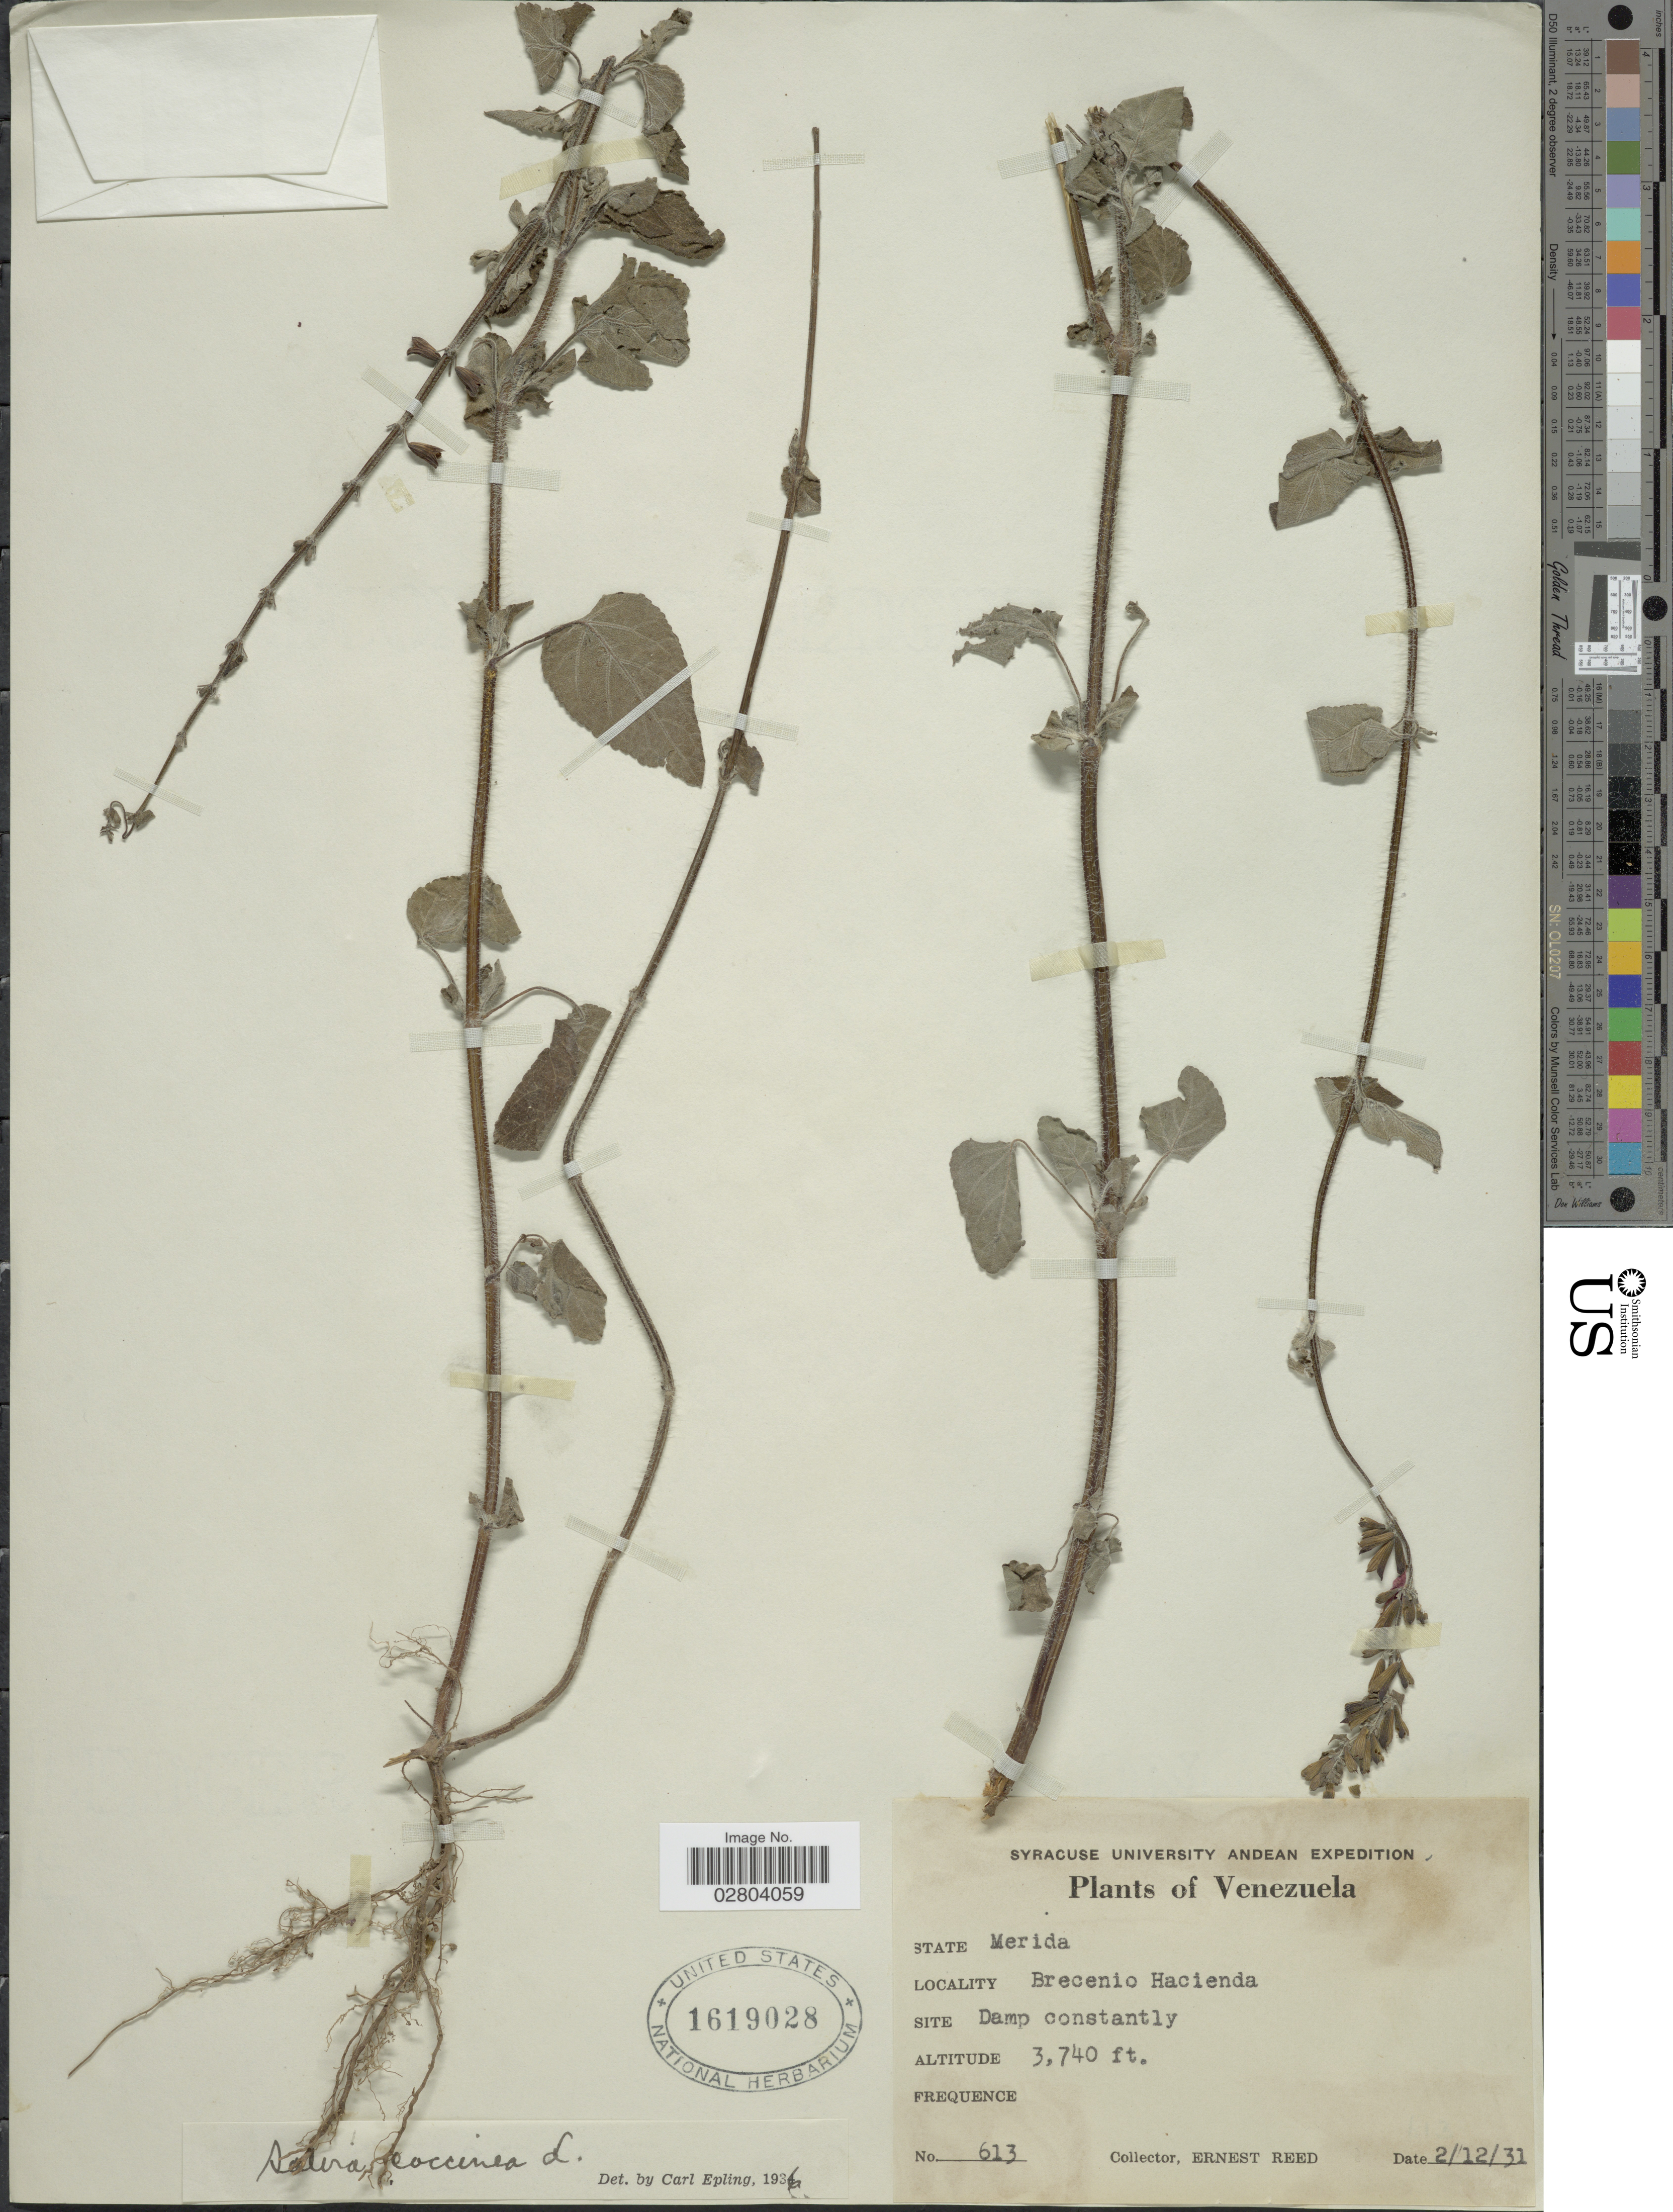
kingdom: Plantae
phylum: Tracheophyta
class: Magnoliopsida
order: Lamiales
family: Lamiaceae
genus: Salvia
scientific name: Salvia coccinea 'Naples Lavender'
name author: L. f. ex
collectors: E. Reed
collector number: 613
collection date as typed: Transcribed d/m/y: 2/12/31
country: Venezuela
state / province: Mérida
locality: Brecenio Hacienda.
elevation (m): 1140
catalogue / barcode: US 1619028